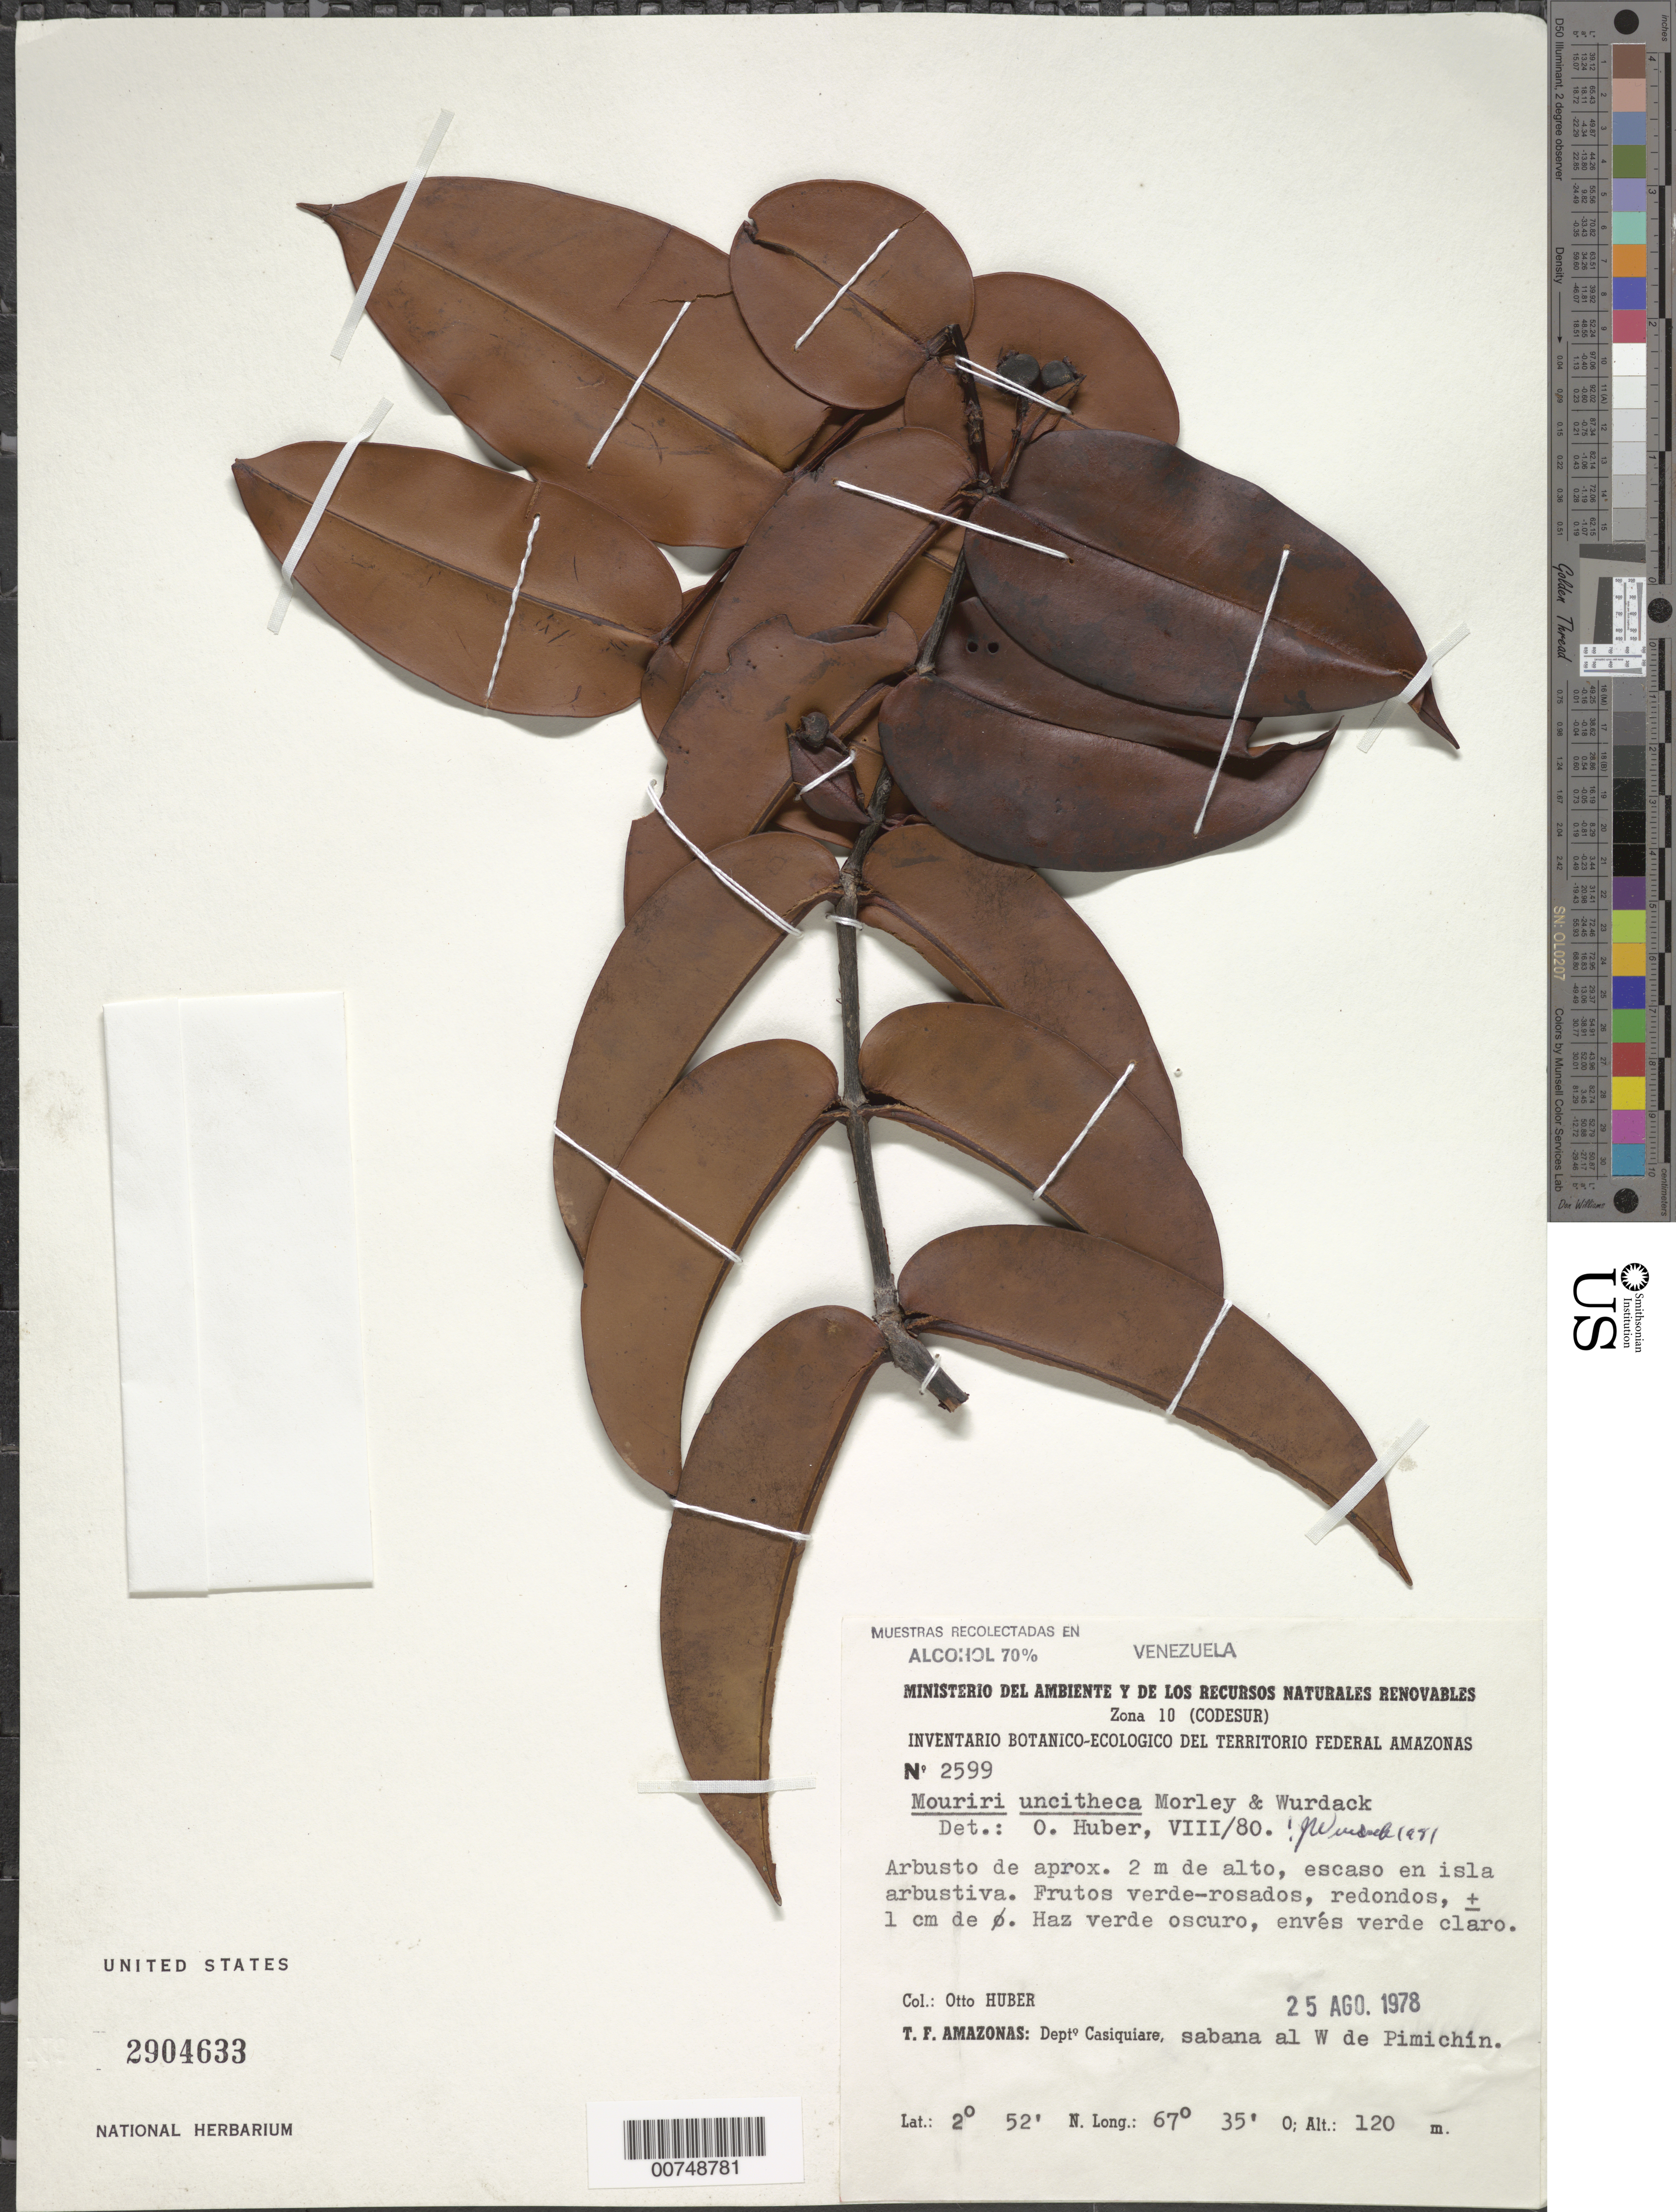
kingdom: Plantae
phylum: Tracheophyta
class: Magnoliopsida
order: Myrtales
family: Melastomataceae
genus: Mouriri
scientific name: Mouriri uncitheca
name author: Morley & Wurdack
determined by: Wurdack, John J., (US), US (UNITED STATES)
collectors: O. Huber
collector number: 2599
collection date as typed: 25-Aug-78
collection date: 1978-08-25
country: Venezuela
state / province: Amazonas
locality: Pimichin, al W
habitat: Sabana; en isla arbustiva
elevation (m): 120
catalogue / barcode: US 2904633